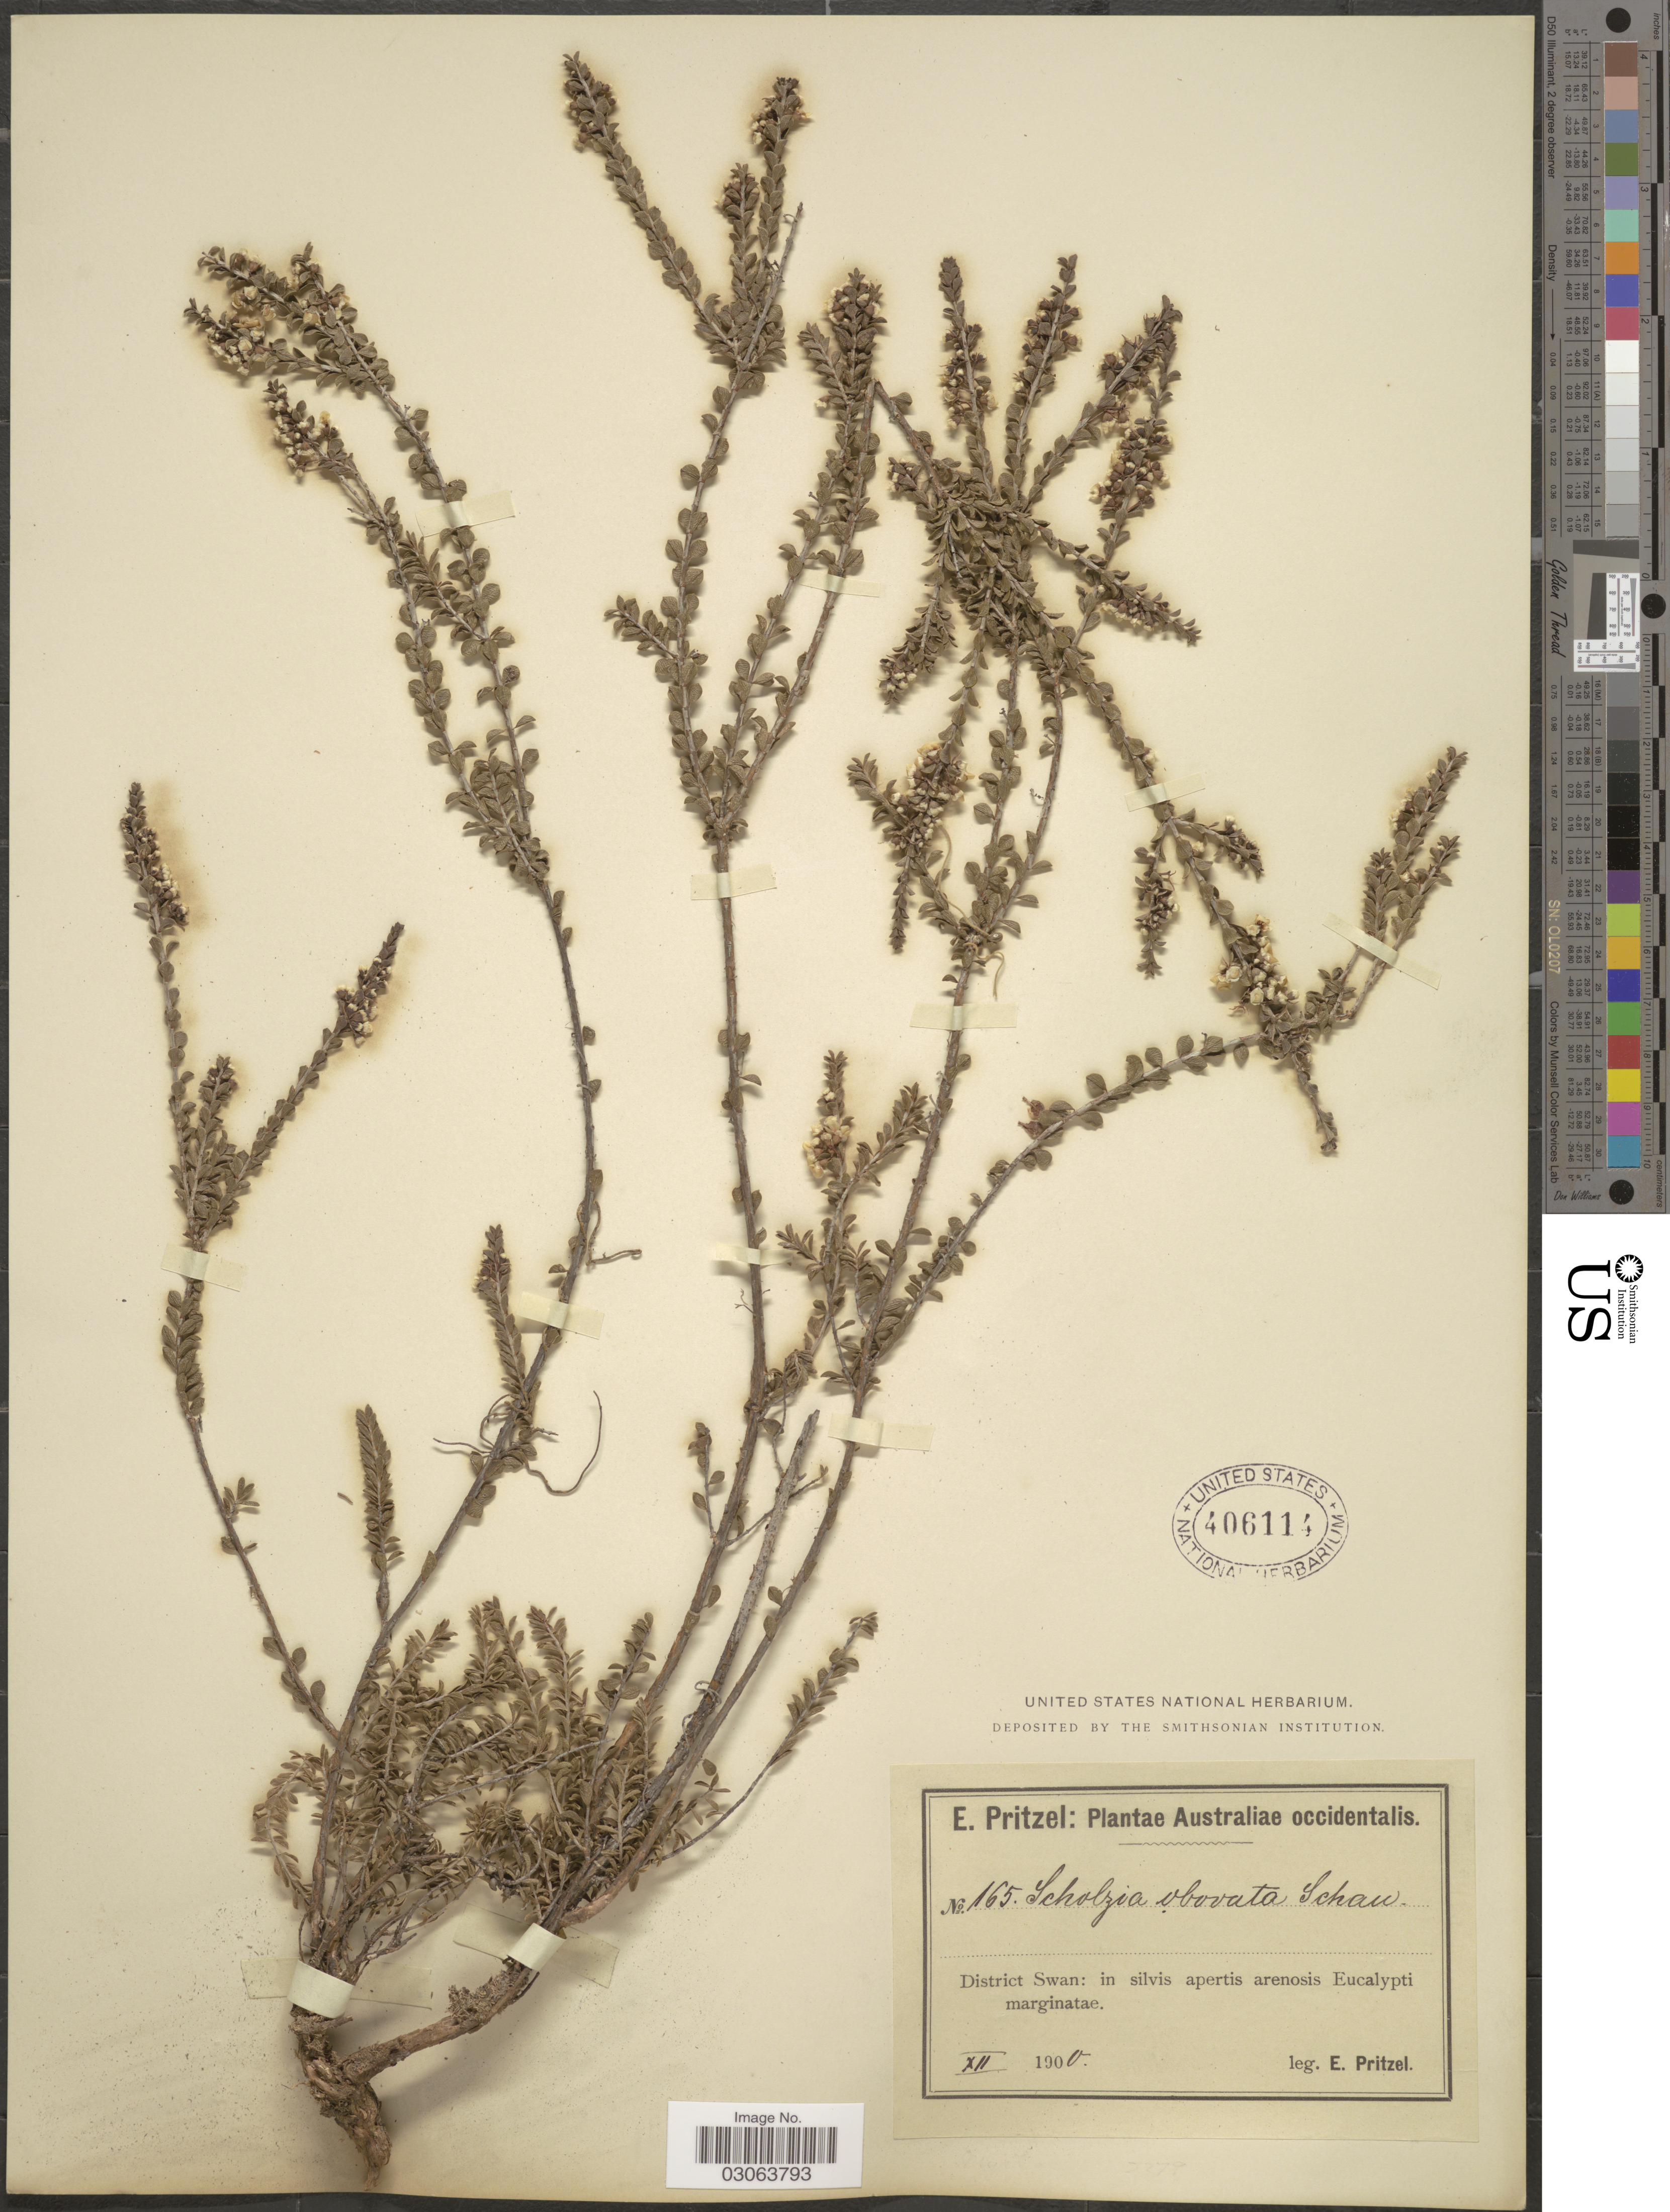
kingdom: Plantae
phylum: Tracheophyta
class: Magnoliopsida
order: Myrtales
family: Myrtaceae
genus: Scholtzia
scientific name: Scholtzia obovata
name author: (DC.) Schauer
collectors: E. G. Pritzel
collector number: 165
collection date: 1900-12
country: Australia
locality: Australiae occidentalis. District Swan.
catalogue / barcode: US 406114